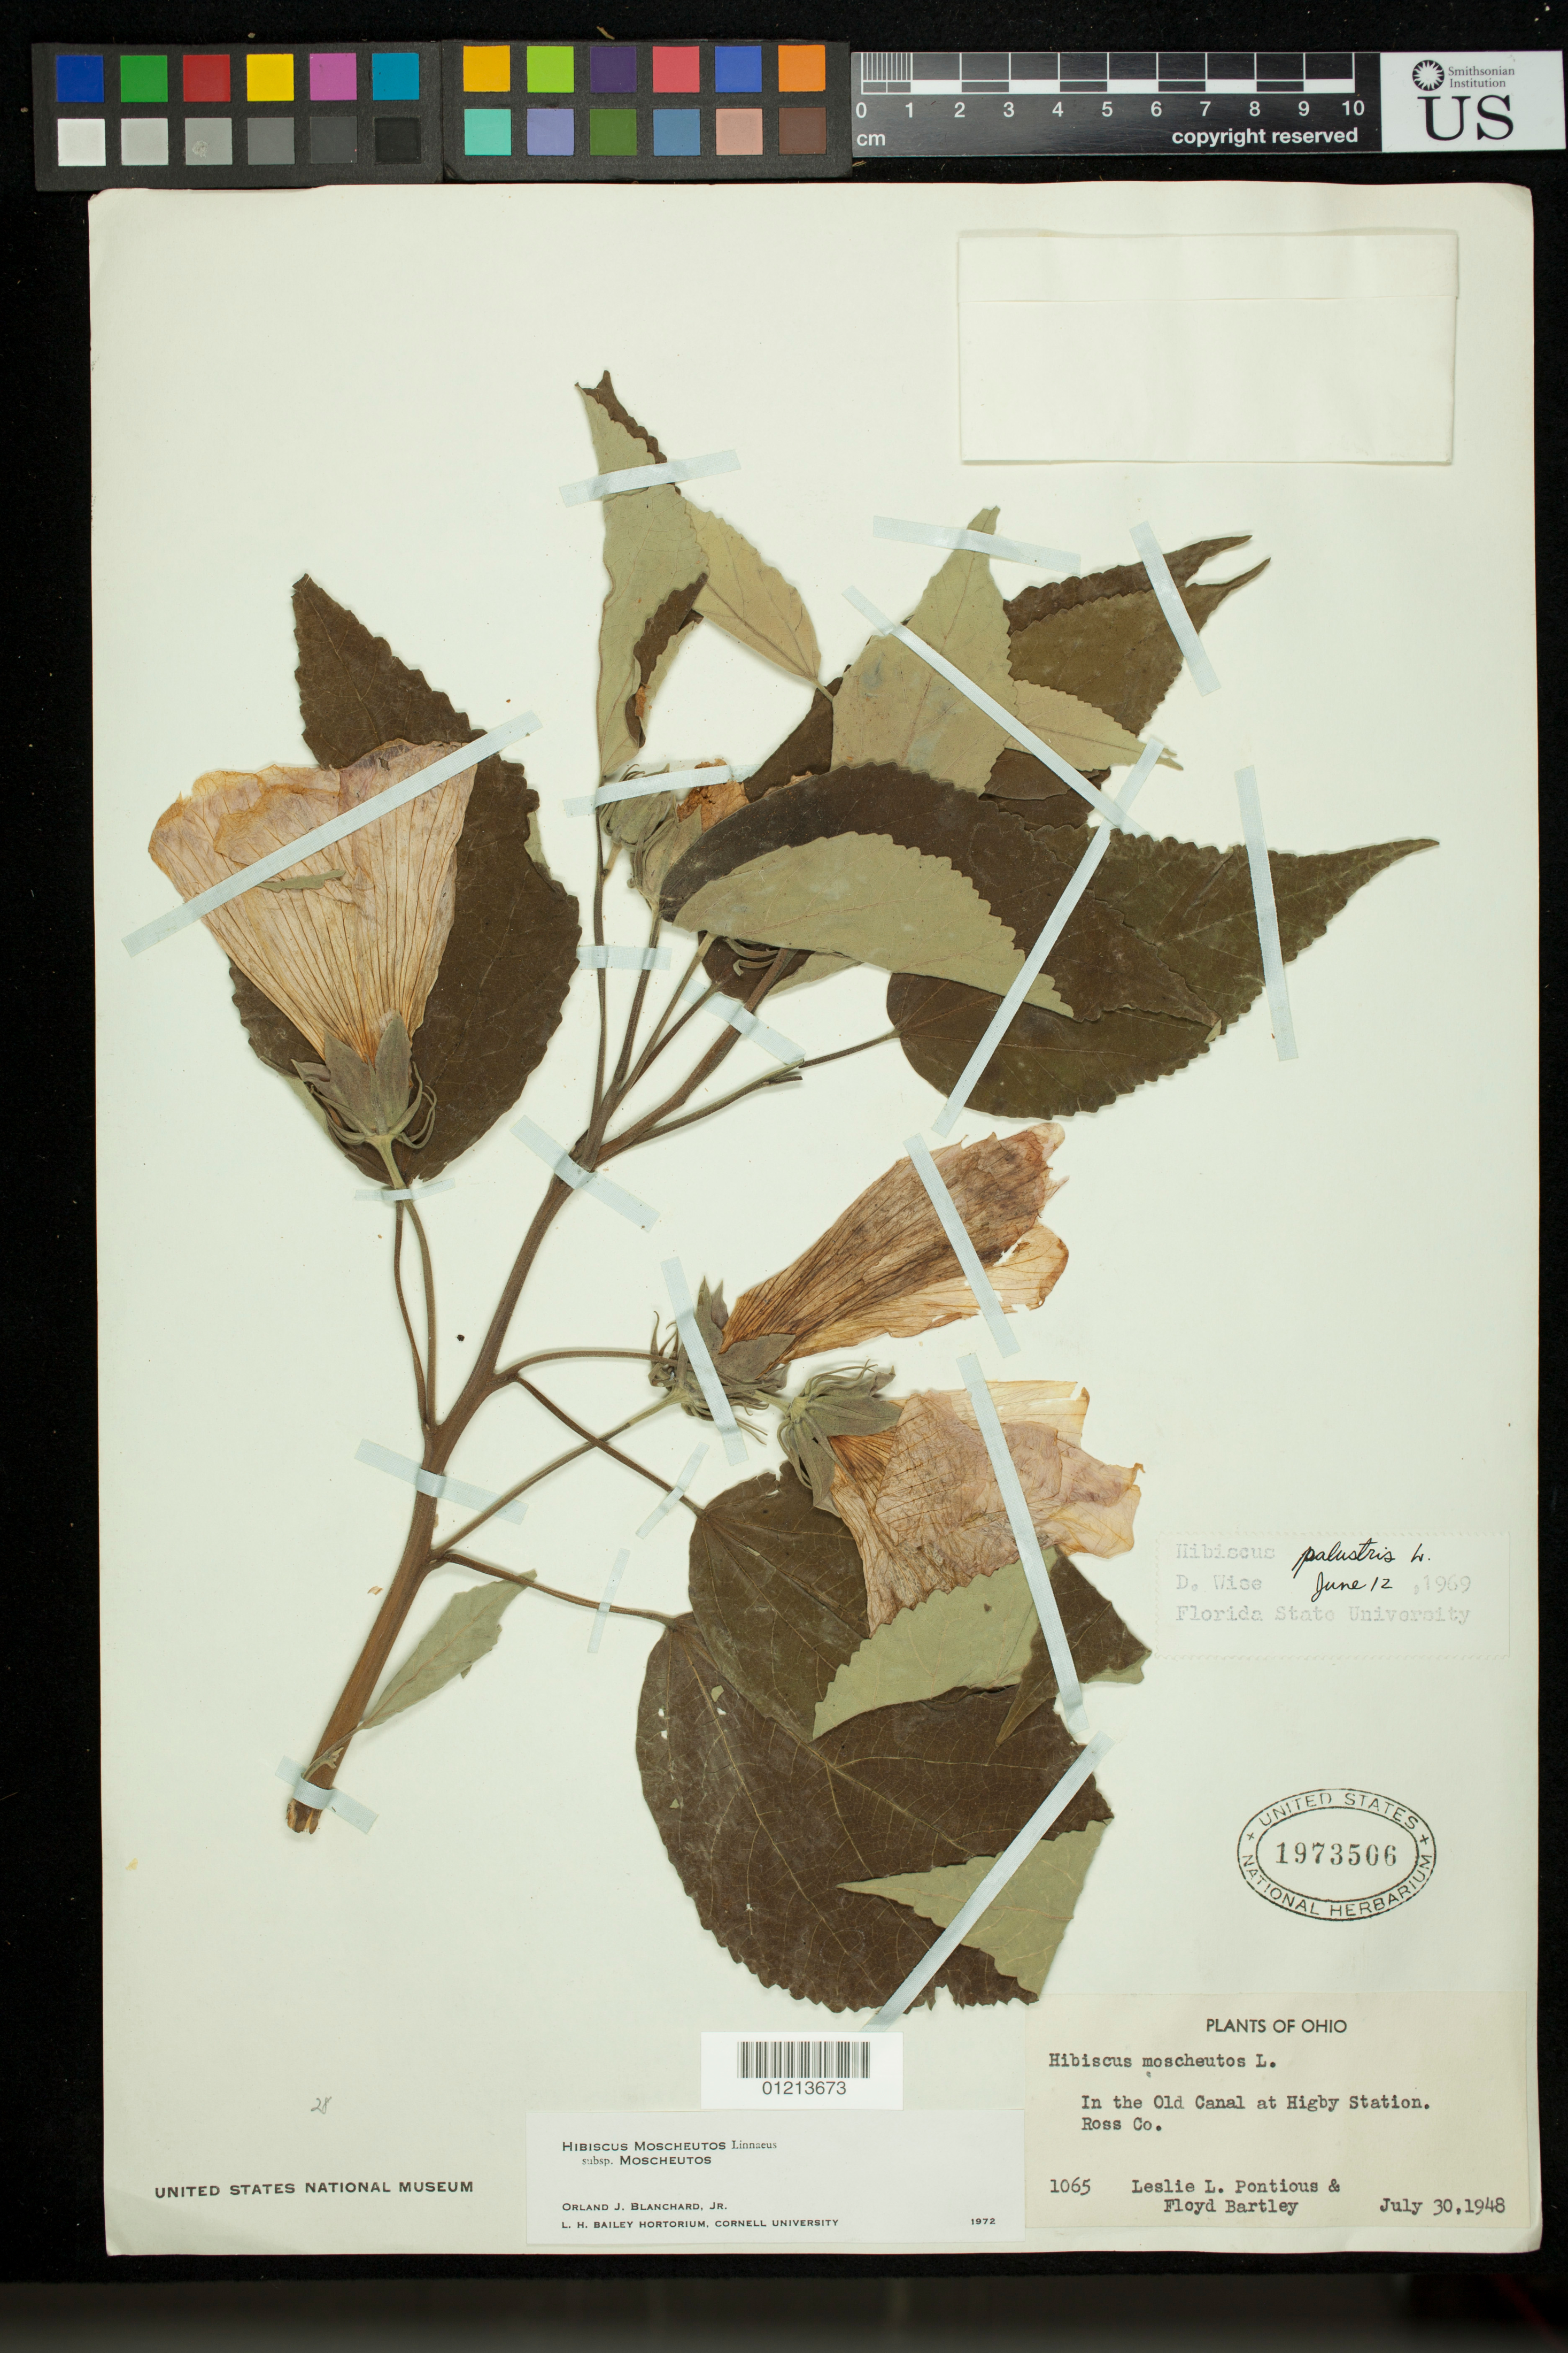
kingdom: Plantae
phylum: Tracheophyta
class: Magnoliopsida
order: Malvales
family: Malvaceae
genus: Hibiscus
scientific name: Hibiscus moscheutos subsp. lasiocarpos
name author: (Cav.) O.J. Blanch.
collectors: L. L. Pontious & F. Bartley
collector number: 1065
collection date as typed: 30 Jul 1948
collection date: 1948-07-30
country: United States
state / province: Ohio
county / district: Ross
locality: The Old Canal at Higby Station, Ross Co.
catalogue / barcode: US 1973506